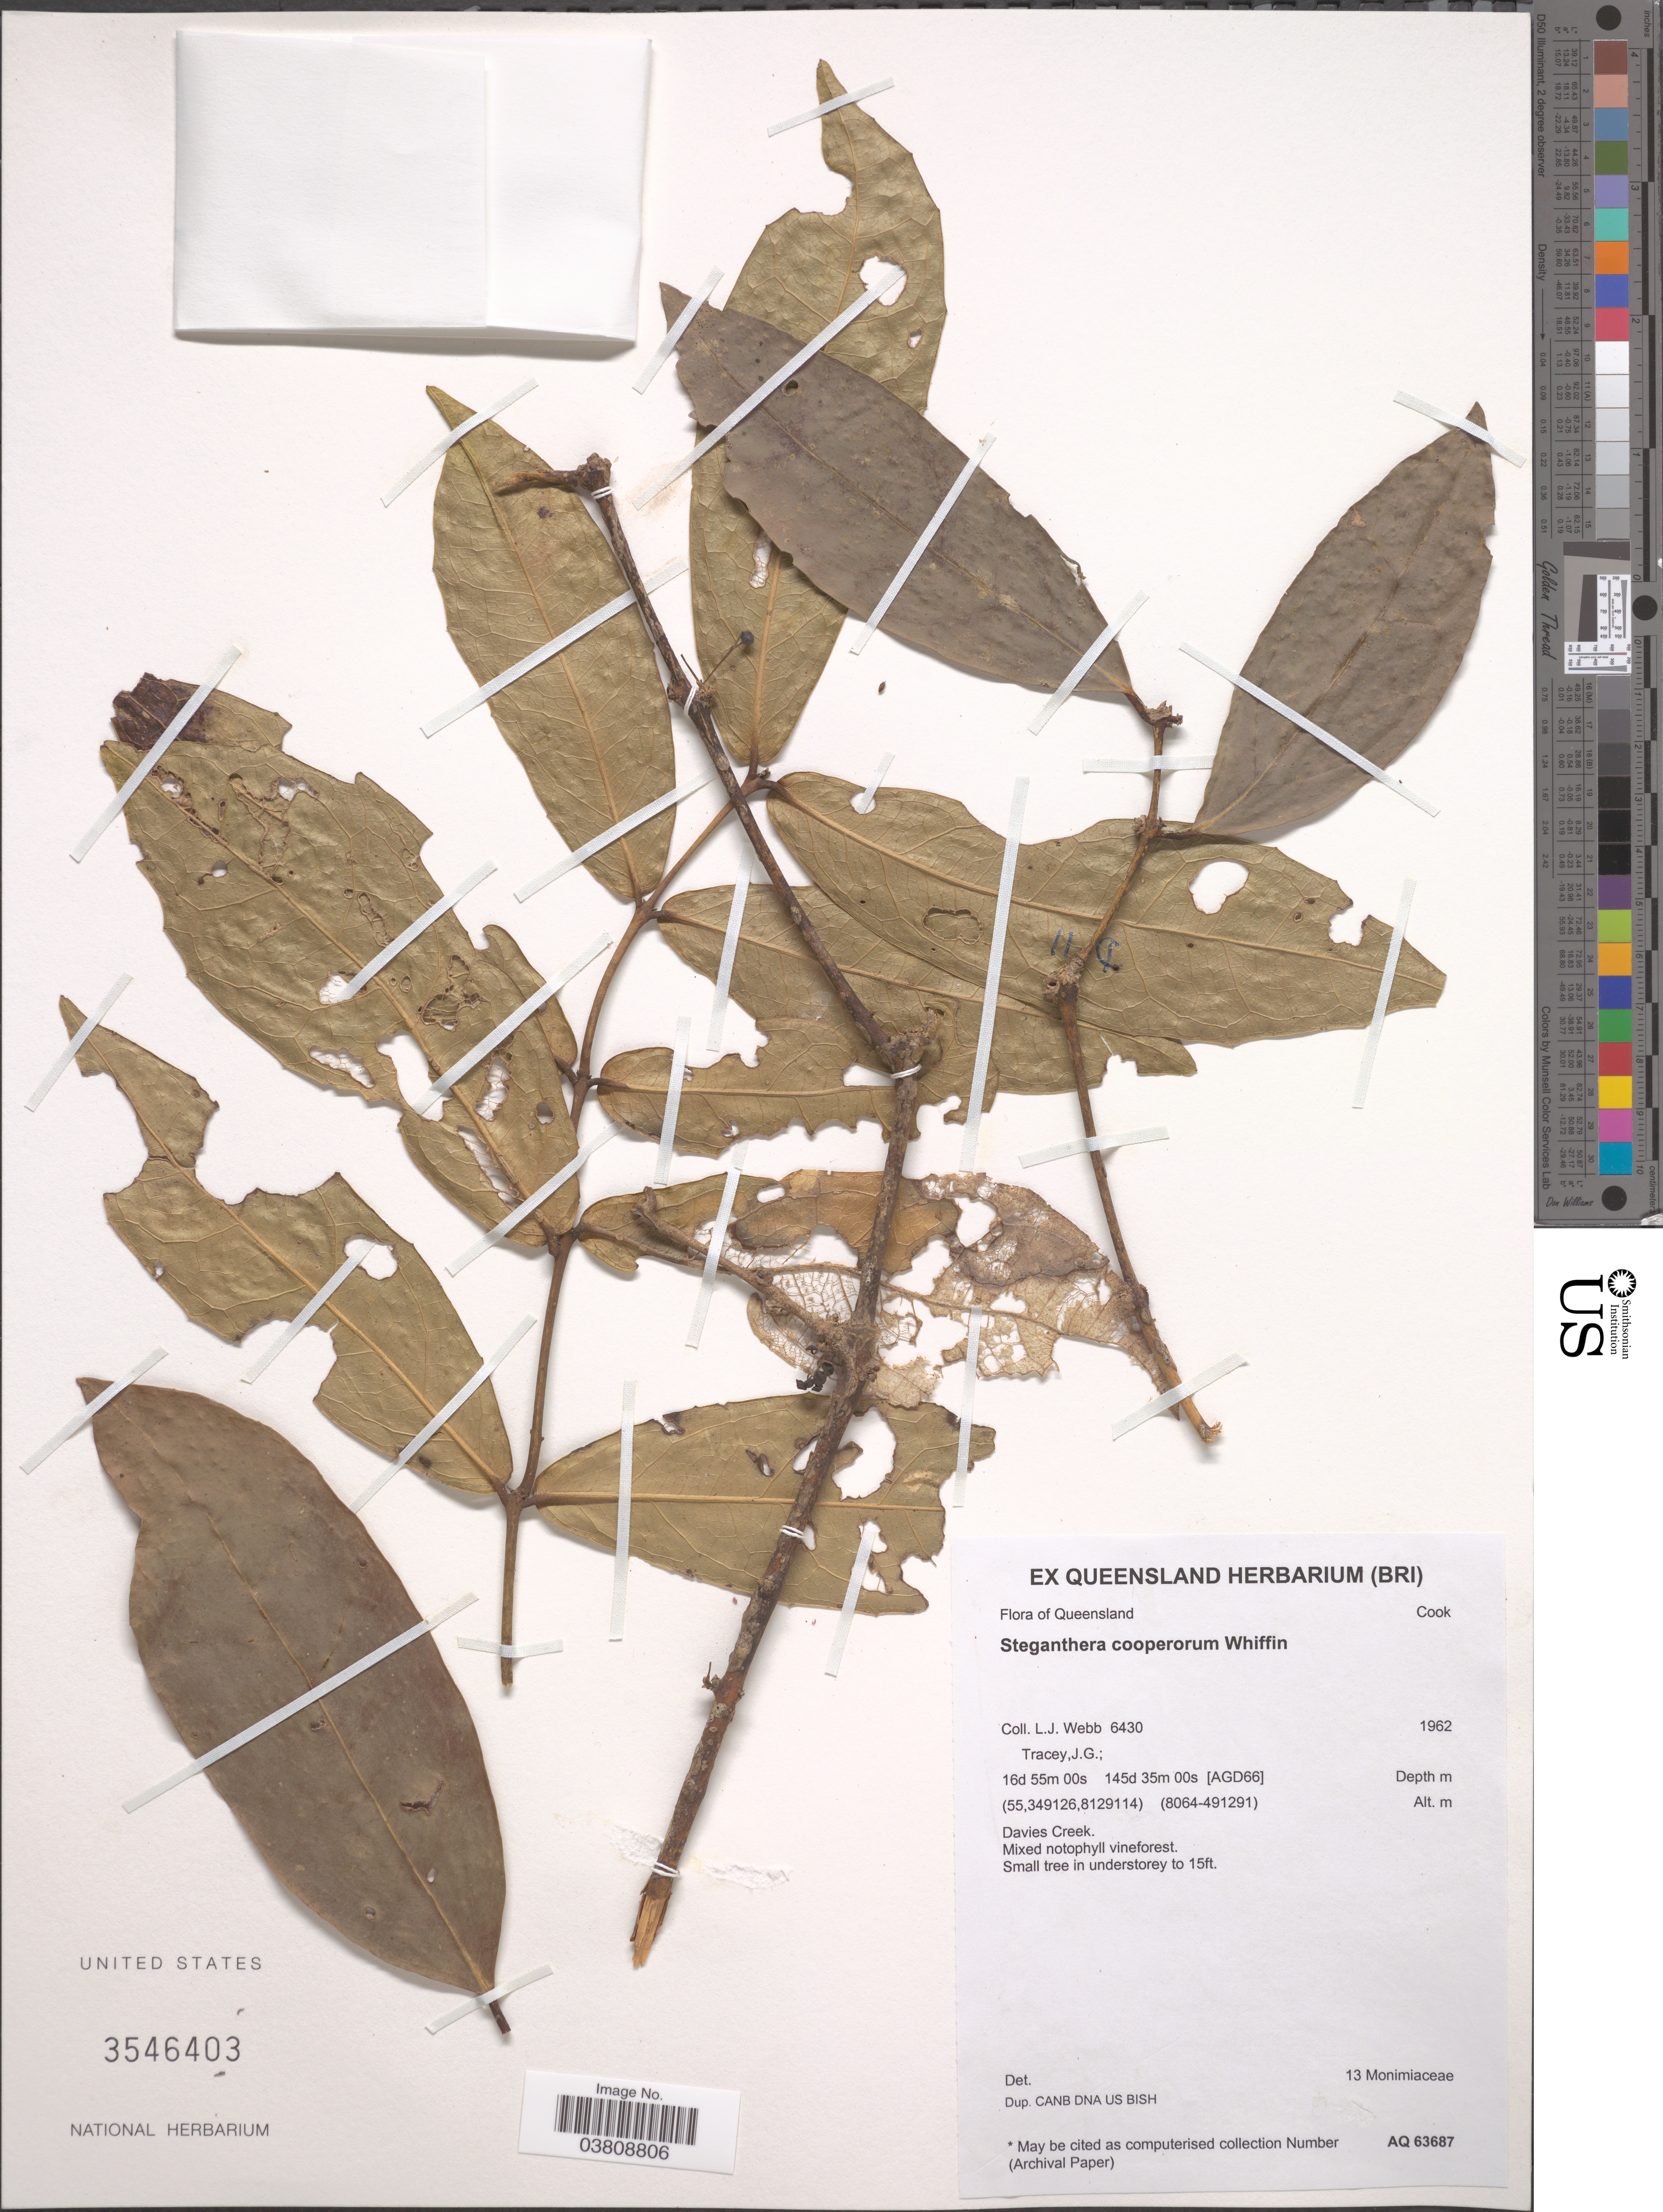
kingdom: Plantae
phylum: Tracheophyta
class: Magnoliopsida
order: Laurales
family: Monimiaceae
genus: Steganthera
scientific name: Steganthera cooperorum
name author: Whiffin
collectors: L. Webb & J. Tracey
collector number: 6430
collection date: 1962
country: Australia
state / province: Queensland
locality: Davies Creek.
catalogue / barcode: US 3546403